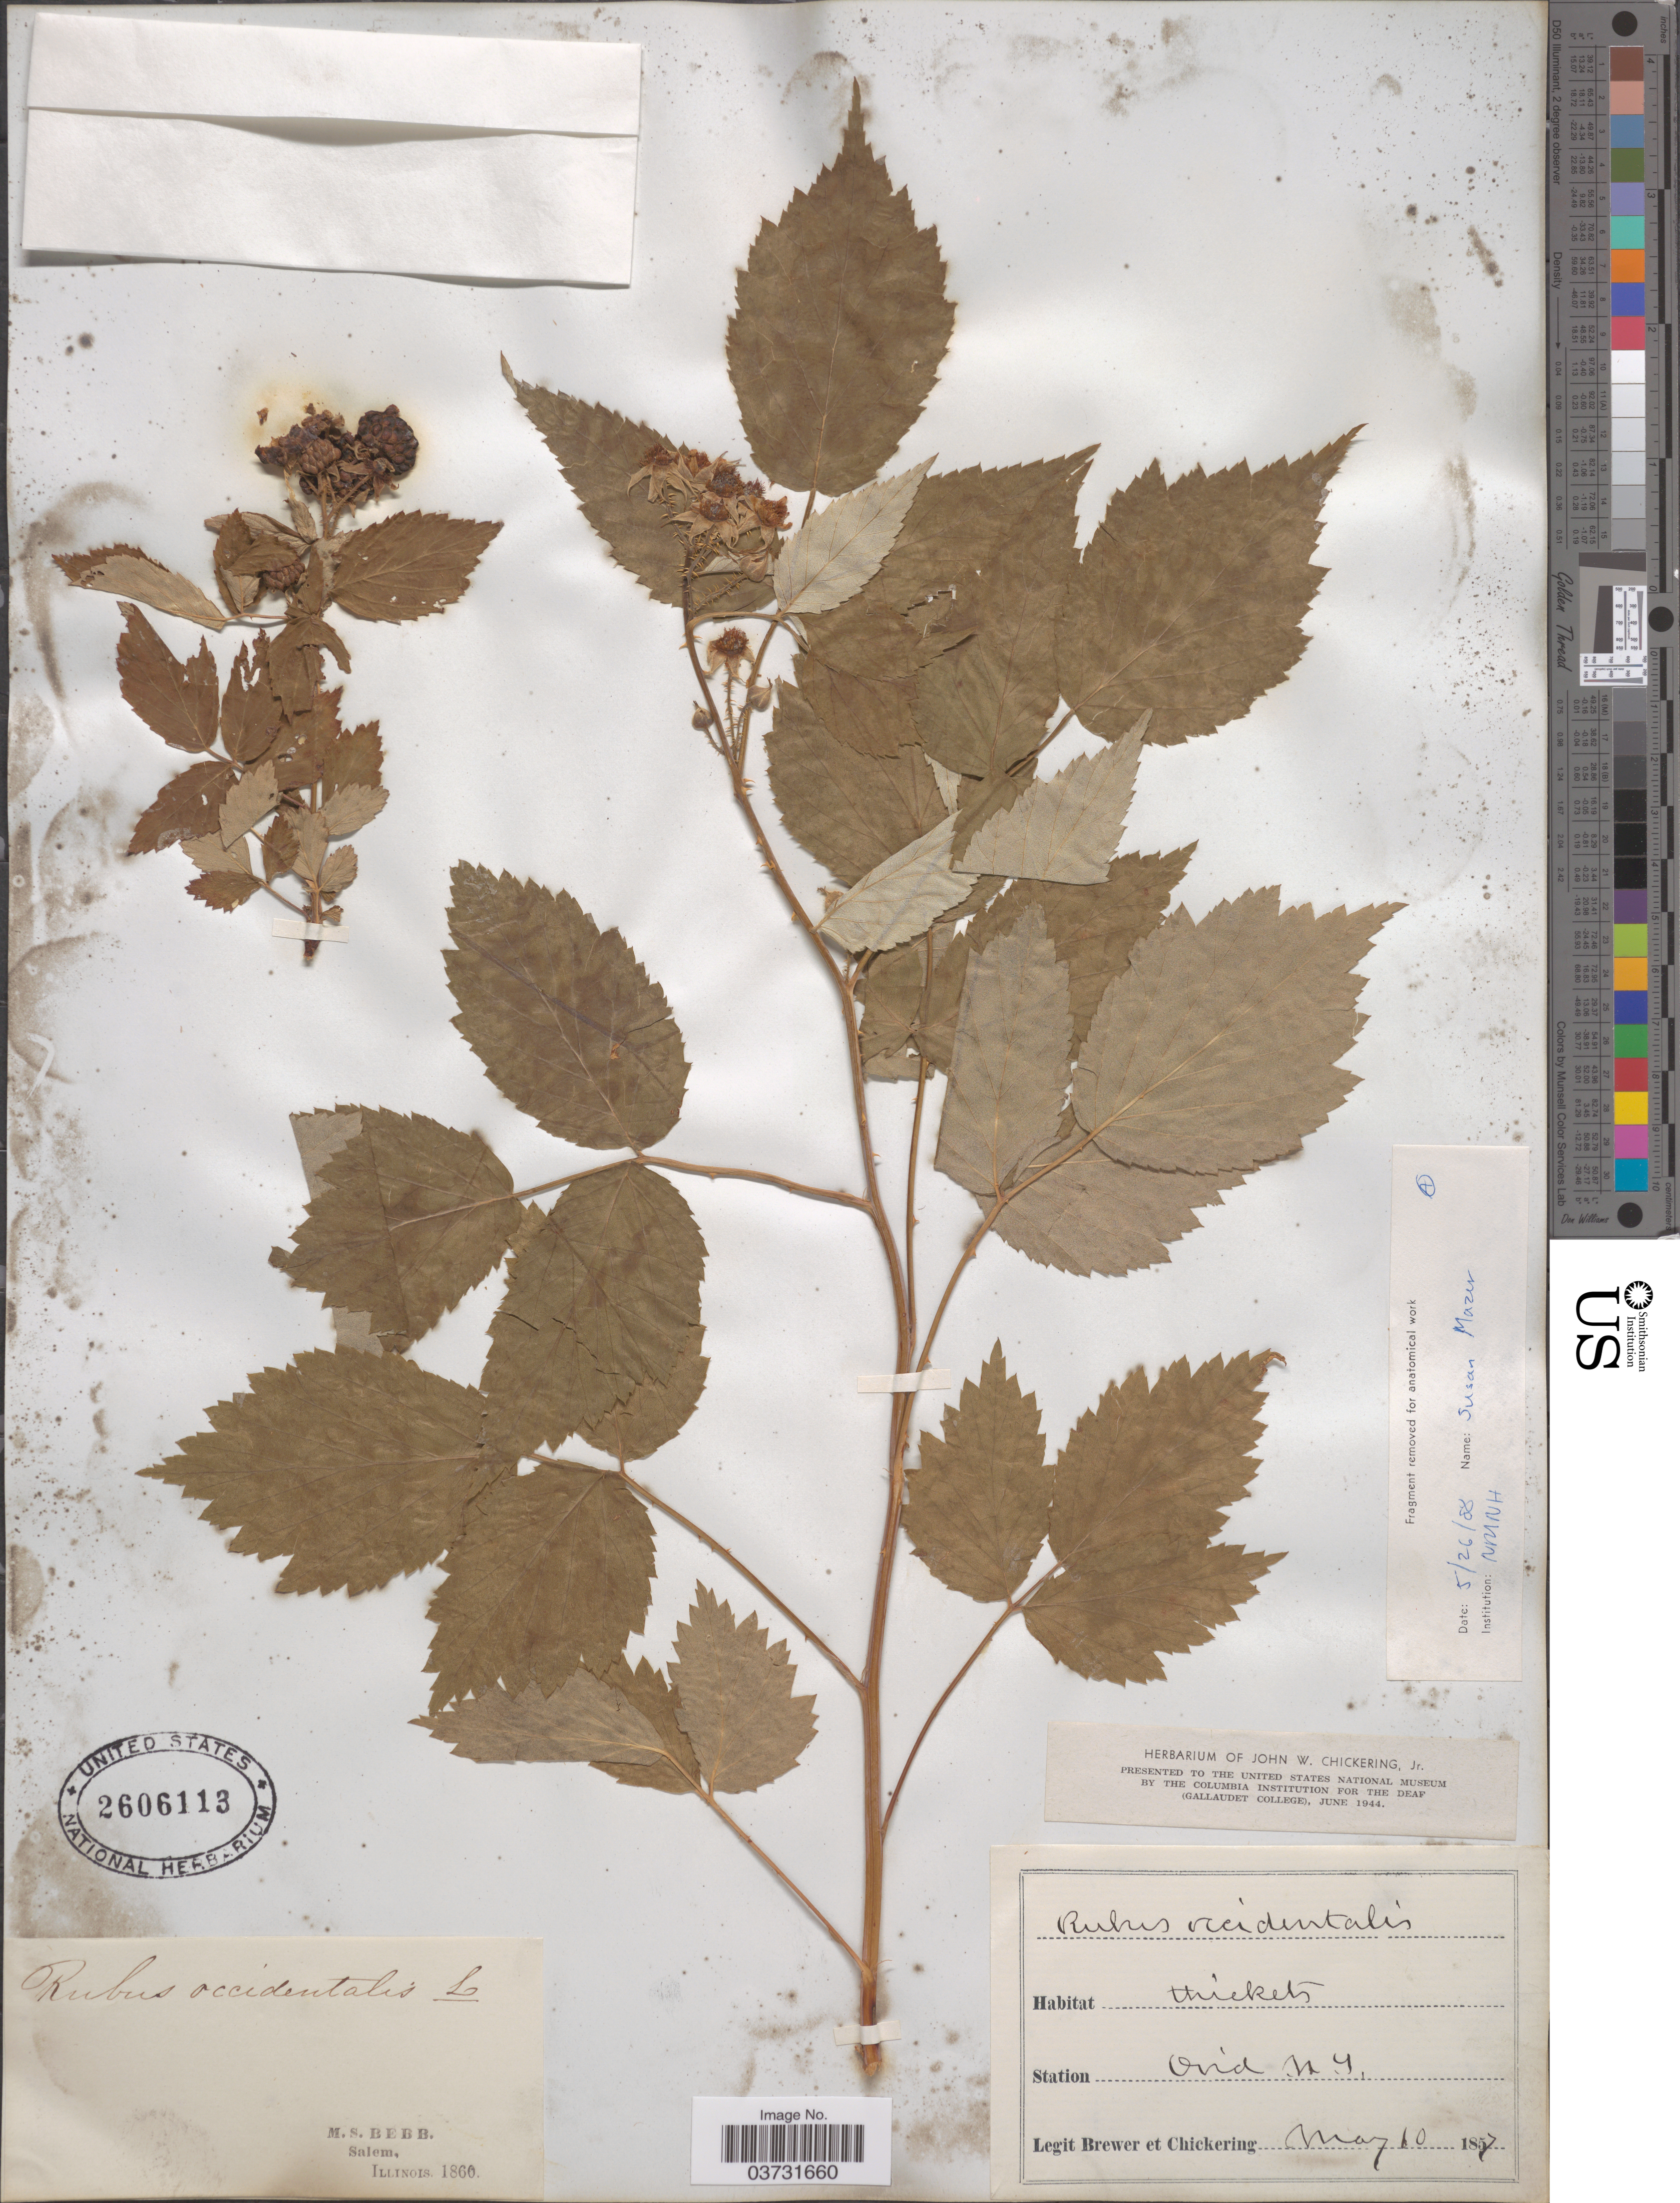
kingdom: Plantae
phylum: Tracheophyta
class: Magnoliopsida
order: Rosales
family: Rosaceae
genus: Rubus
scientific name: Rubus occidentalis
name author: L.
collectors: -. Brewer & J. Chickering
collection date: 1857-05-10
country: United States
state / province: New York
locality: Station Ovid.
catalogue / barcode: US 2606113